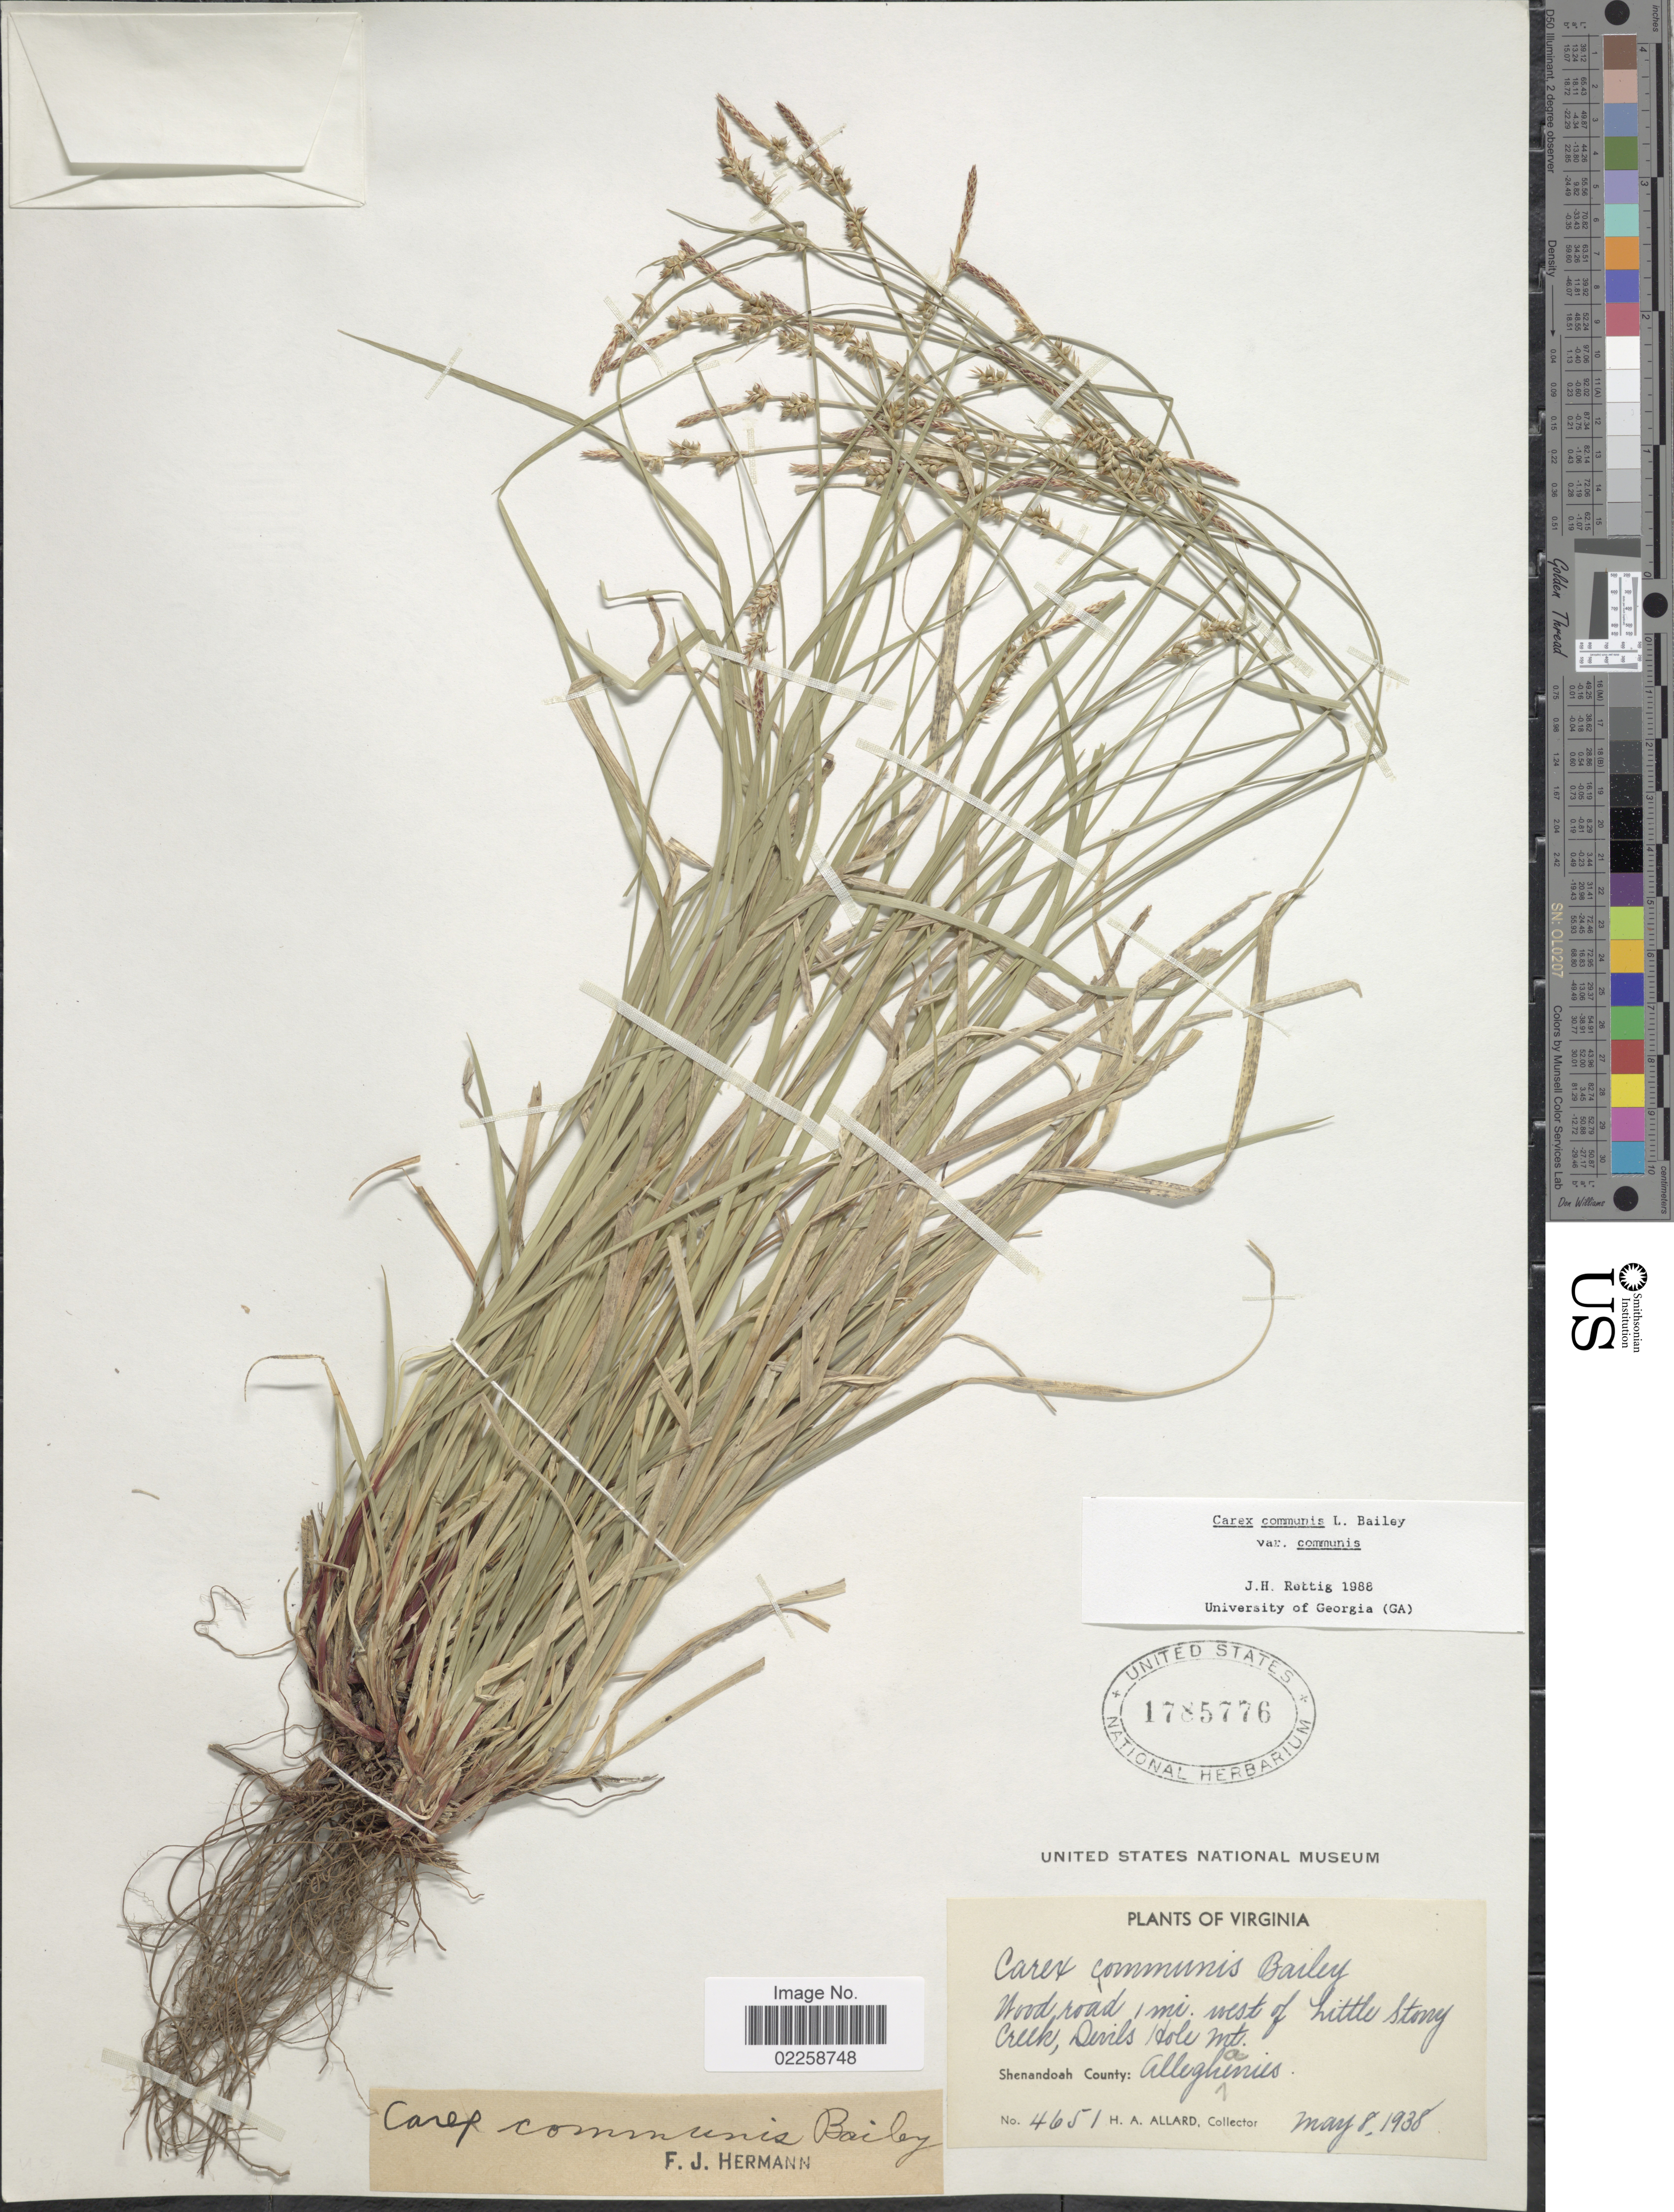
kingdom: Plantae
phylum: Tracheophyta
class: Liliopsida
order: Poales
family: Cyperaceae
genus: Carex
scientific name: Carex communis var. communis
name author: L.H. Bailey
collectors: H. A. Allard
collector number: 4651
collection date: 1938-05-08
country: United States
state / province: Virginia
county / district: Shenandoah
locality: Wood road 1 mi. west of Little Stony Creek, Devils Hole Mt., Shenandoah County: Alleghanies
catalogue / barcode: US 1785776